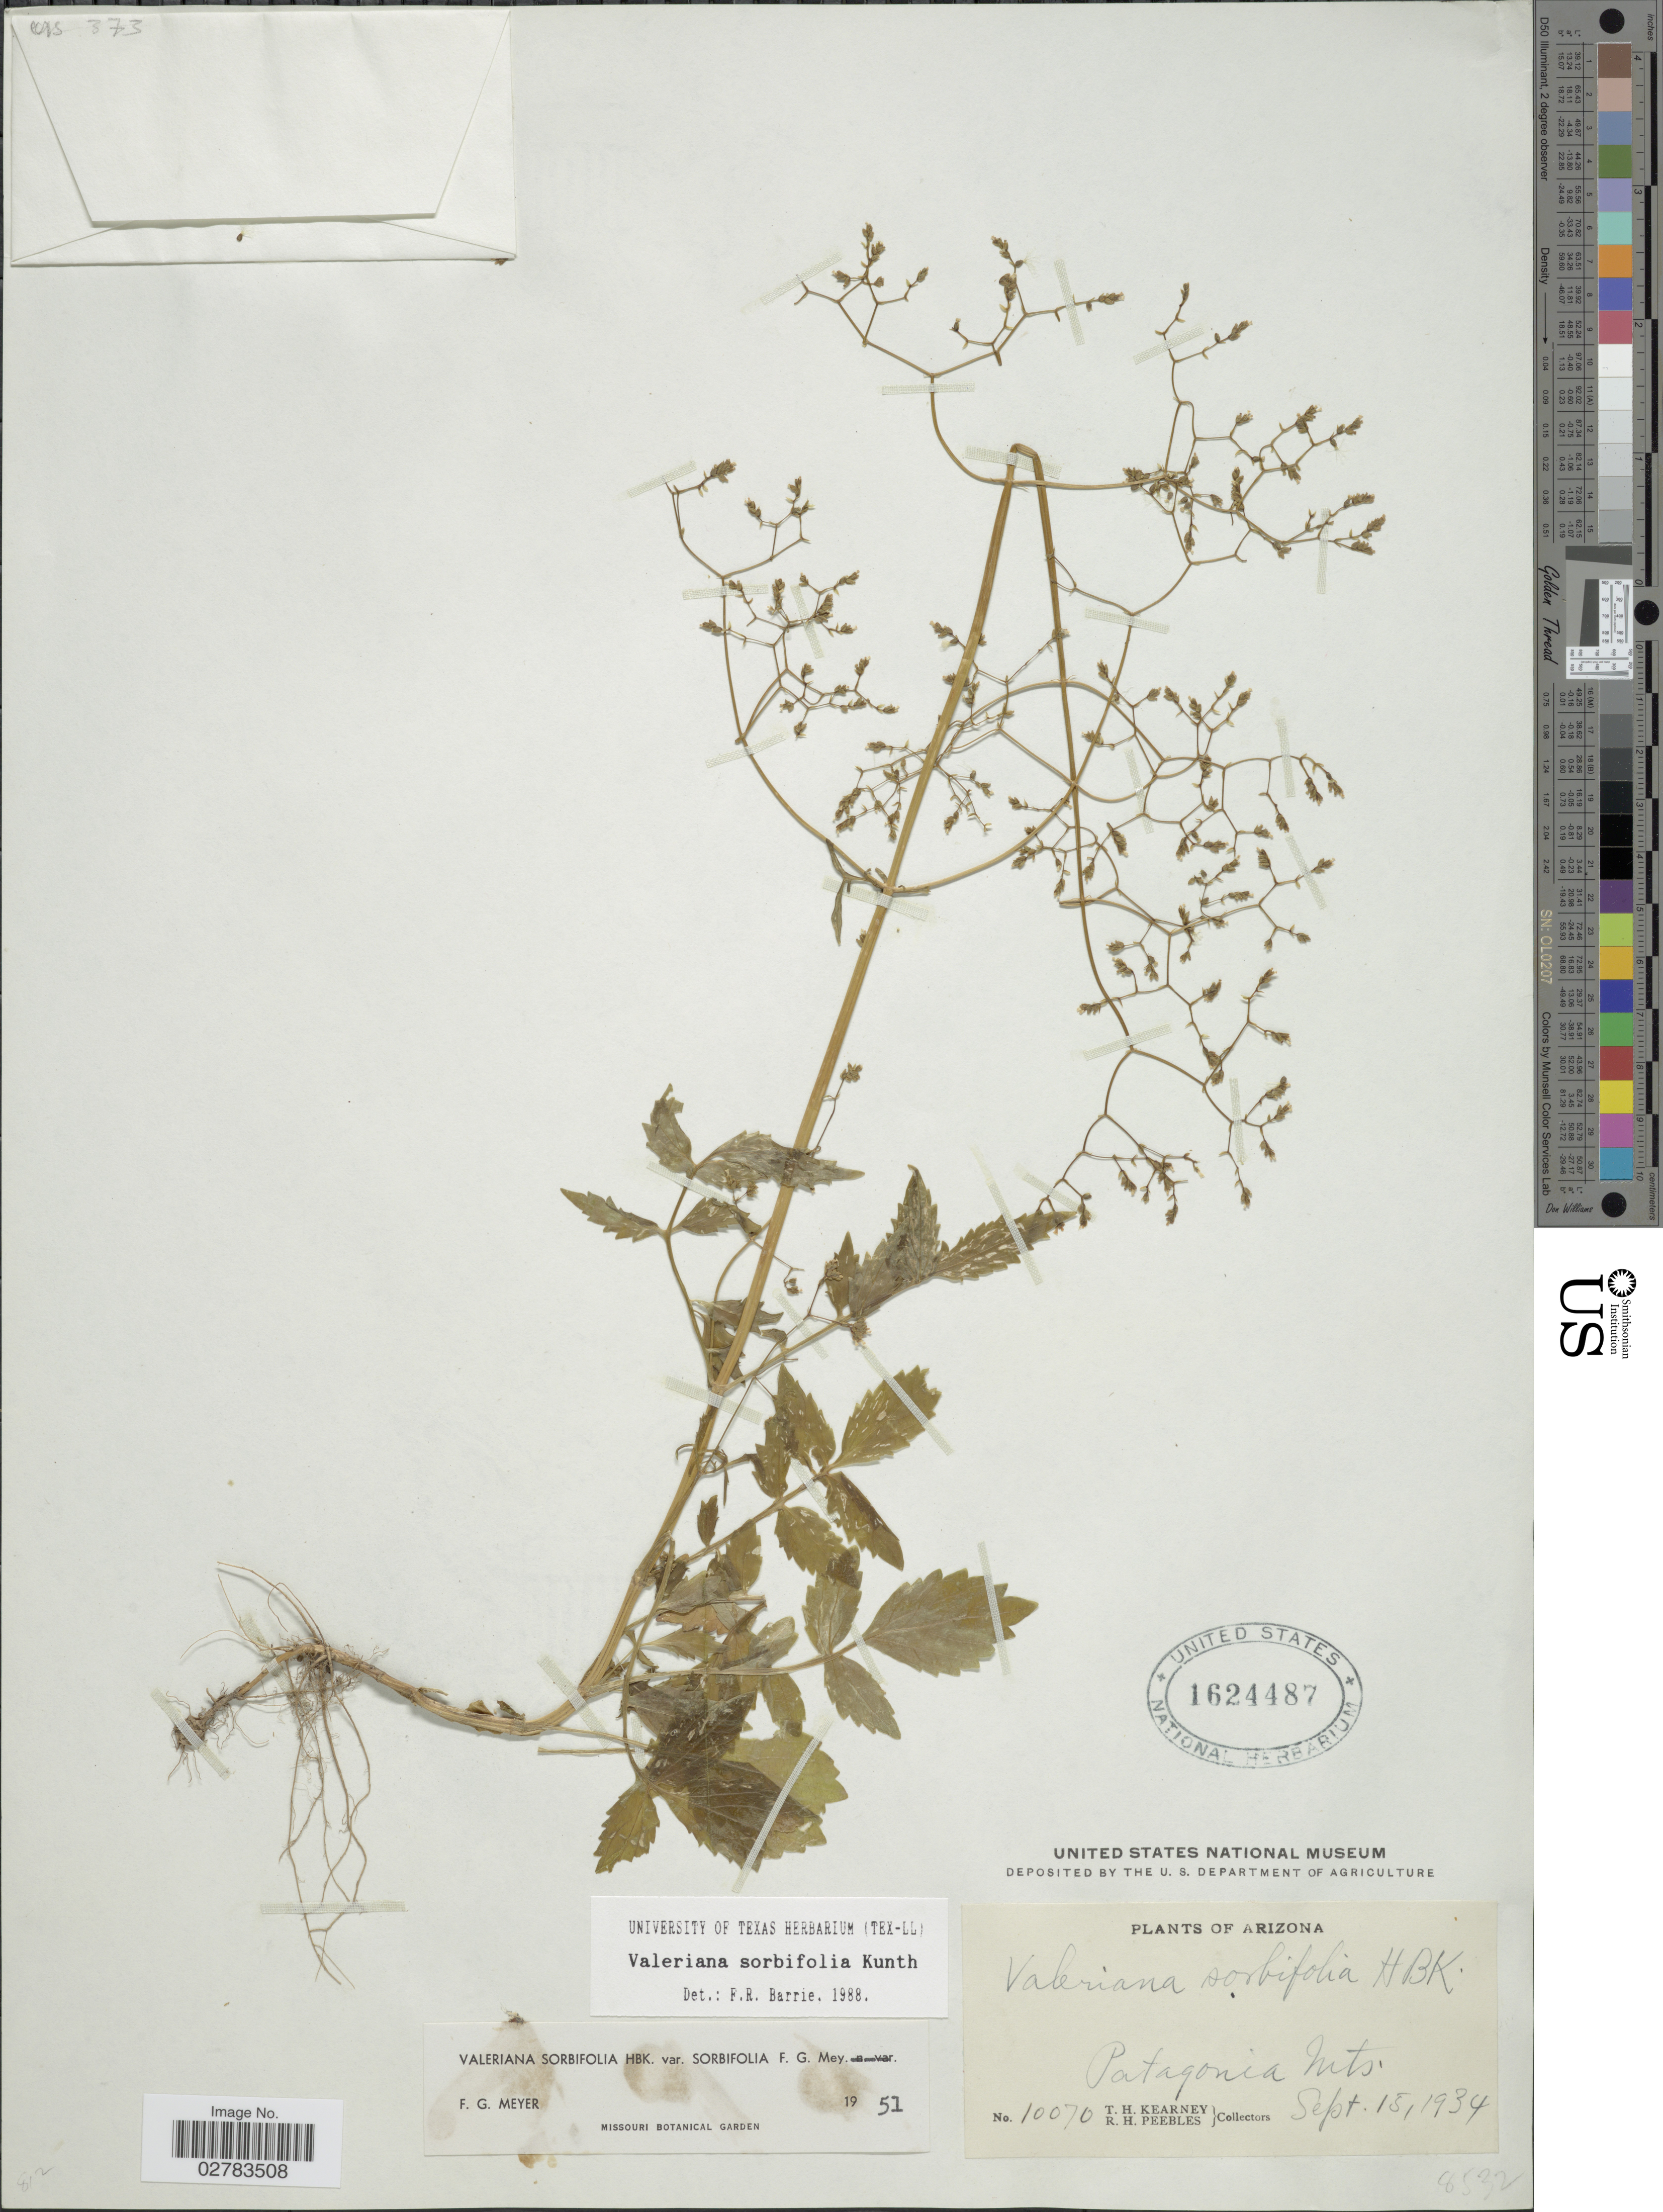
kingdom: Plantae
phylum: Tracheophyta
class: Magnoliopsida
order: Dipsacales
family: Caprifoliaceae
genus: Valeriana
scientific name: Valeriana sorbifolia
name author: Kunth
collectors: T. H. Kearney & R. H. Peebles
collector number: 10070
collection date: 1934-09-15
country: United States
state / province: Arizona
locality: Patagonia Mts.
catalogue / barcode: US 1624487